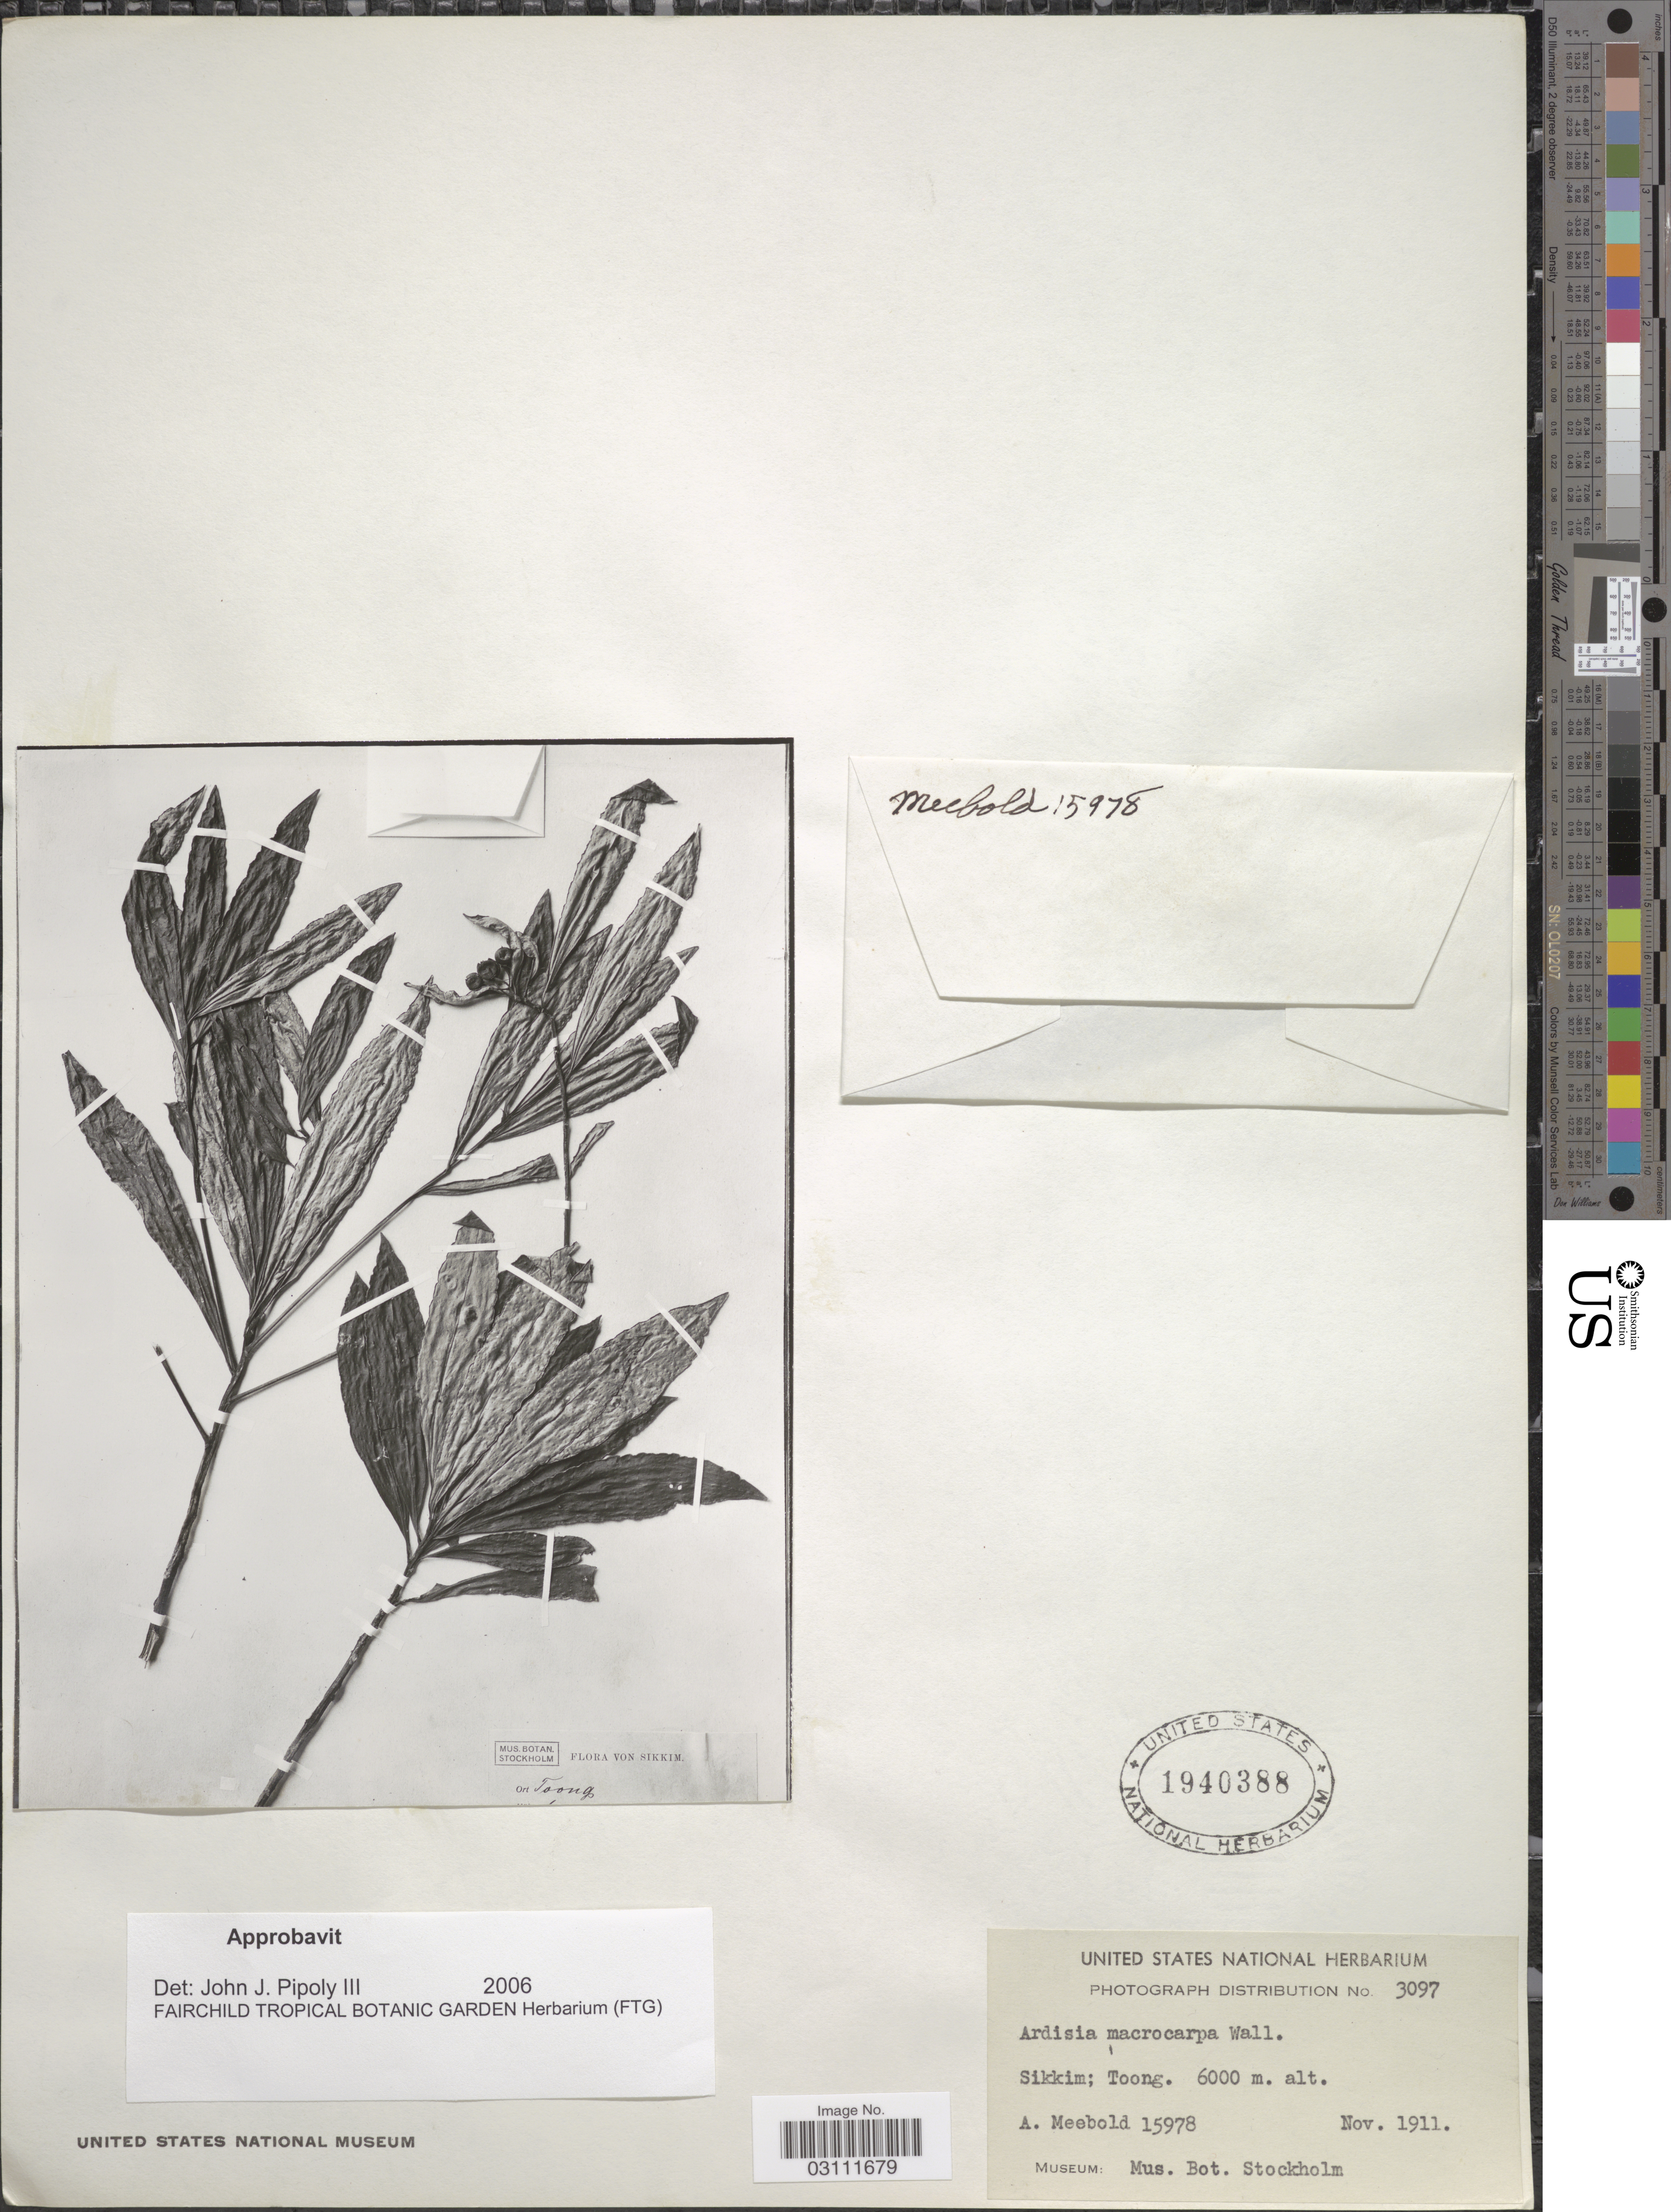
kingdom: Plantae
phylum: Tracheophyta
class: Magnoliopsida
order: Ericales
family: Primulaceae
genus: Ardisia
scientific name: Ardisia macrocarpa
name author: Wall.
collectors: A. Meebold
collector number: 15978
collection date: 1911-11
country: India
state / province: Sikkim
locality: Sikkim; Toong.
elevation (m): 6000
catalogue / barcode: US 1940388